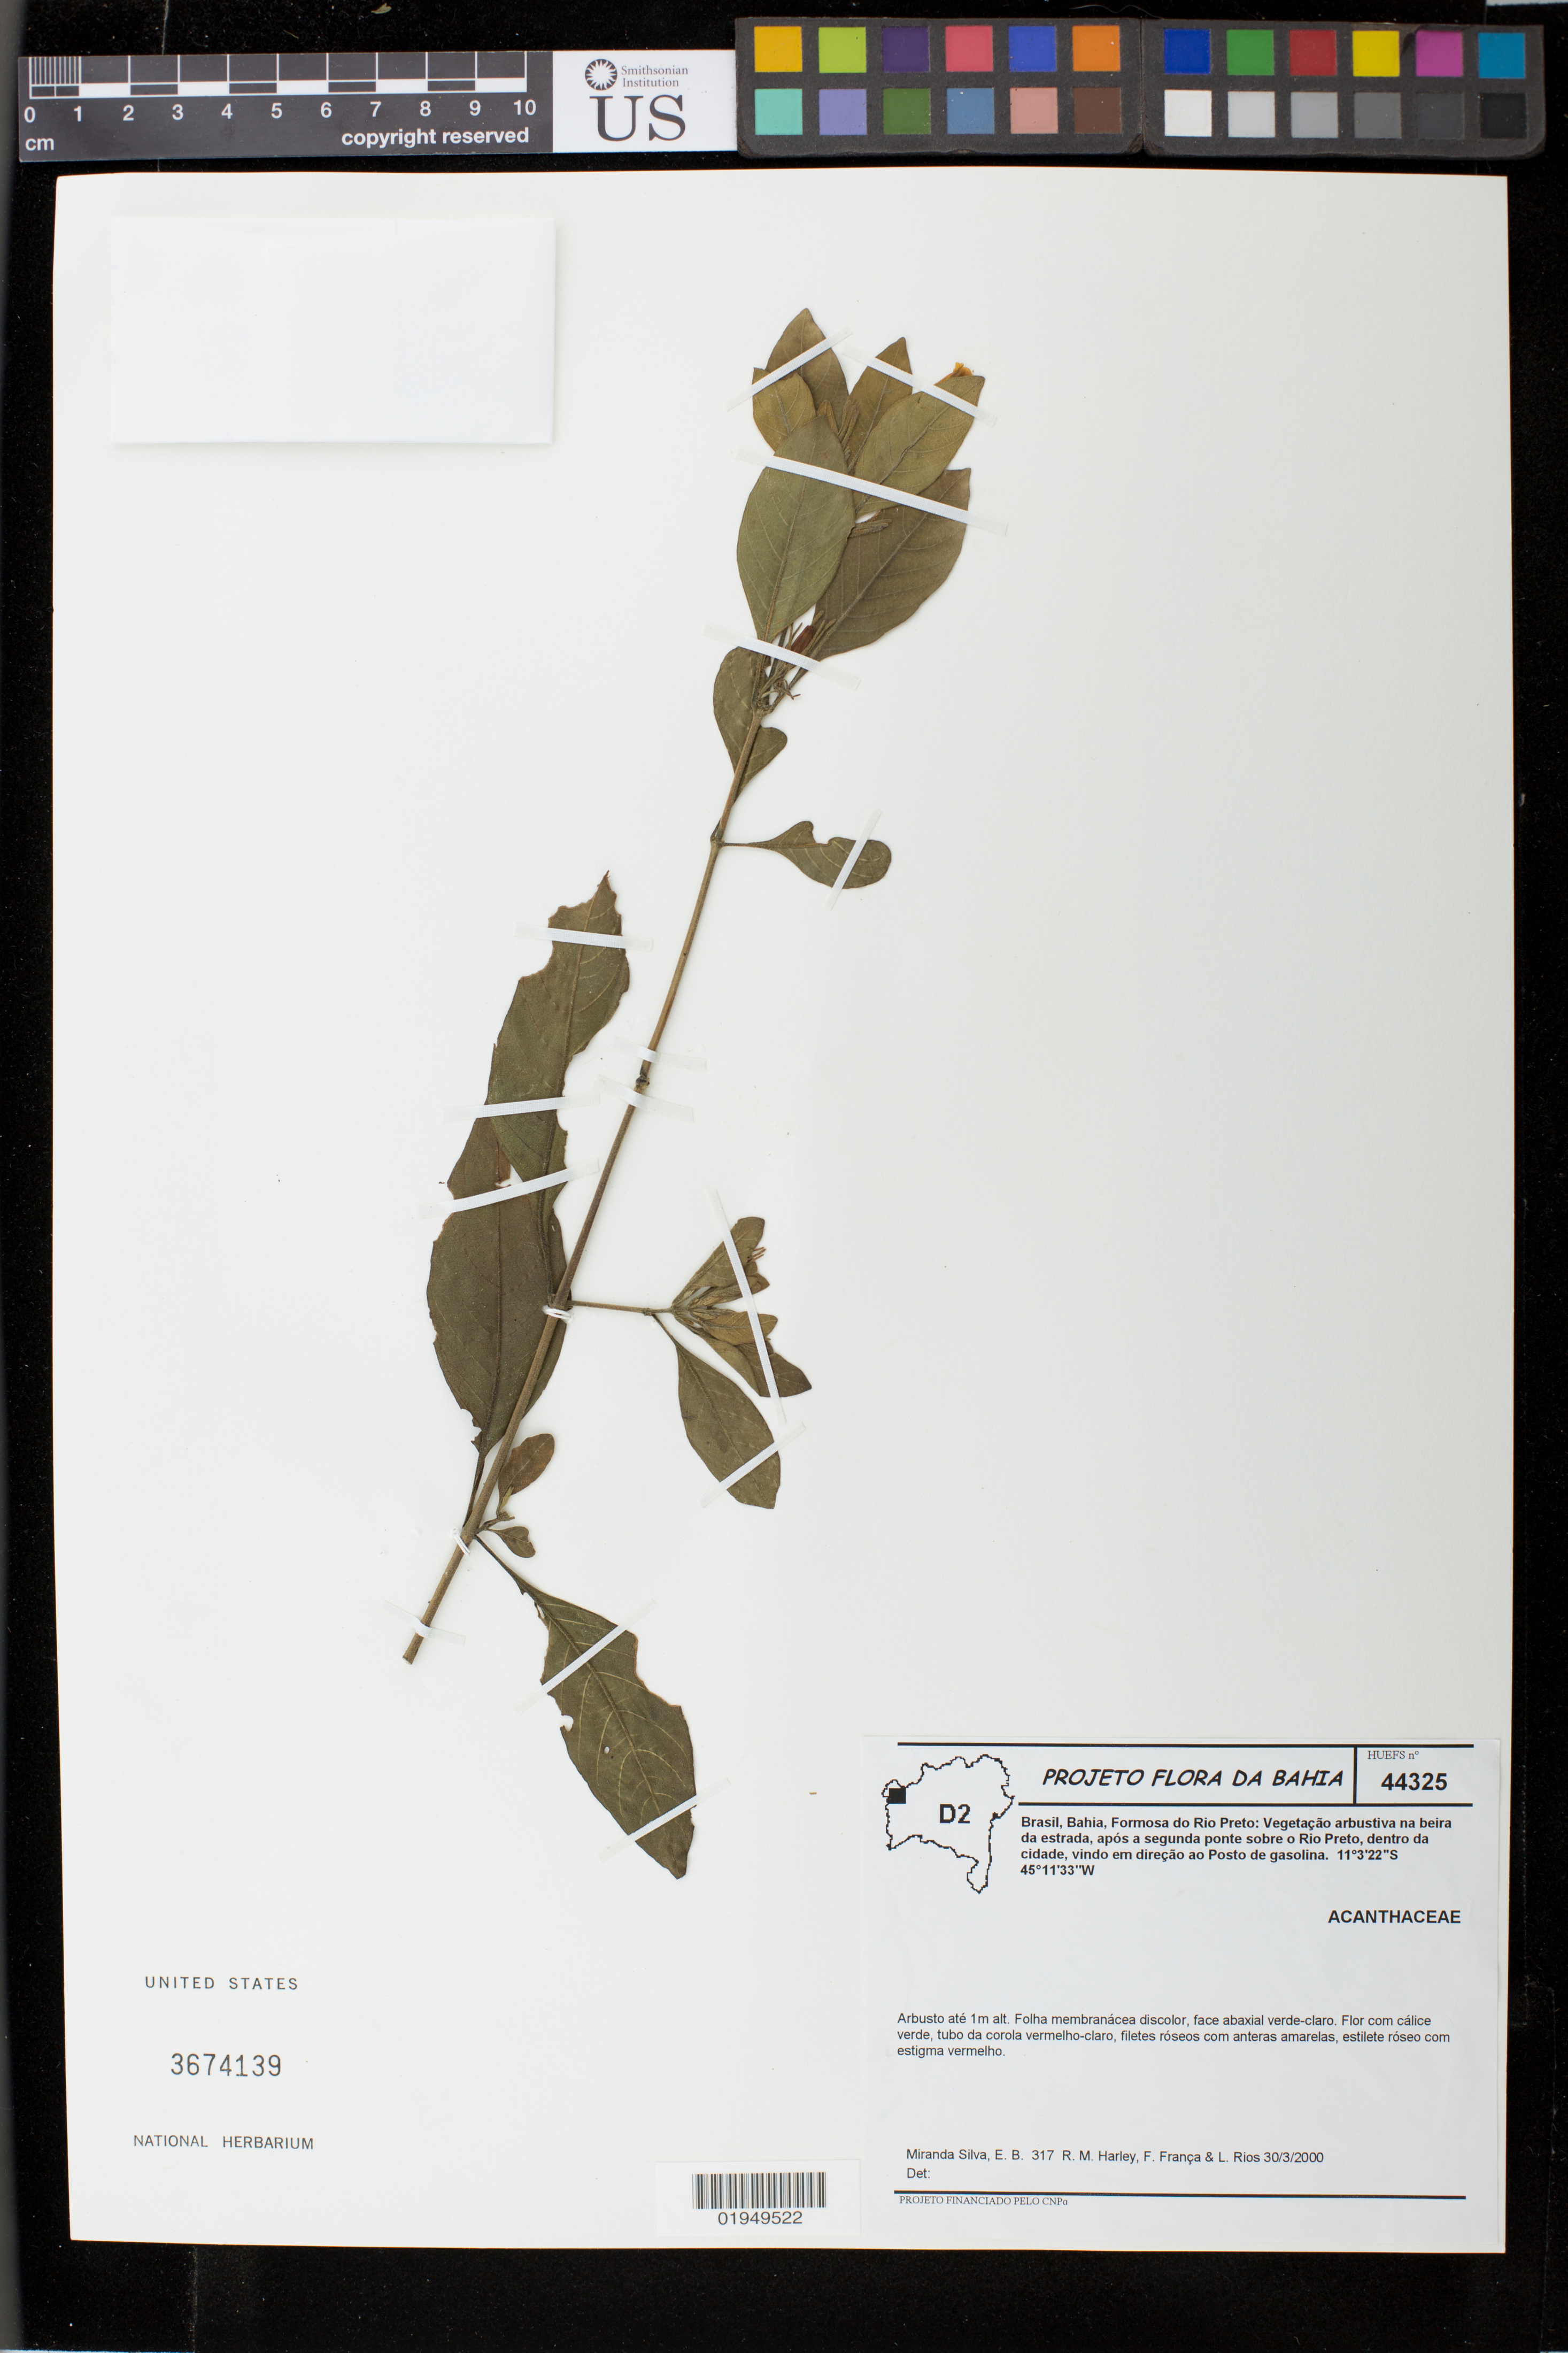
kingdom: Plantae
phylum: Tracheophyta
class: Magnoliopsida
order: Lamiales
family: Acanthaceae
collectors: E. Silva, R. M. Harley, F. França & L. Rios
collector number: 317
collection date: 2000-03-30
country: Brazil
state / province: Bahia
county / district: Formosa do Rio Prêto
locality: Vegetacao arbustiva na beira da estrada, apos a segunda ponte sobre o Rio Preto, dentro da cidade, vindo em direcao ao Posto de gasolina.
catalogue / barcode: US 3674139